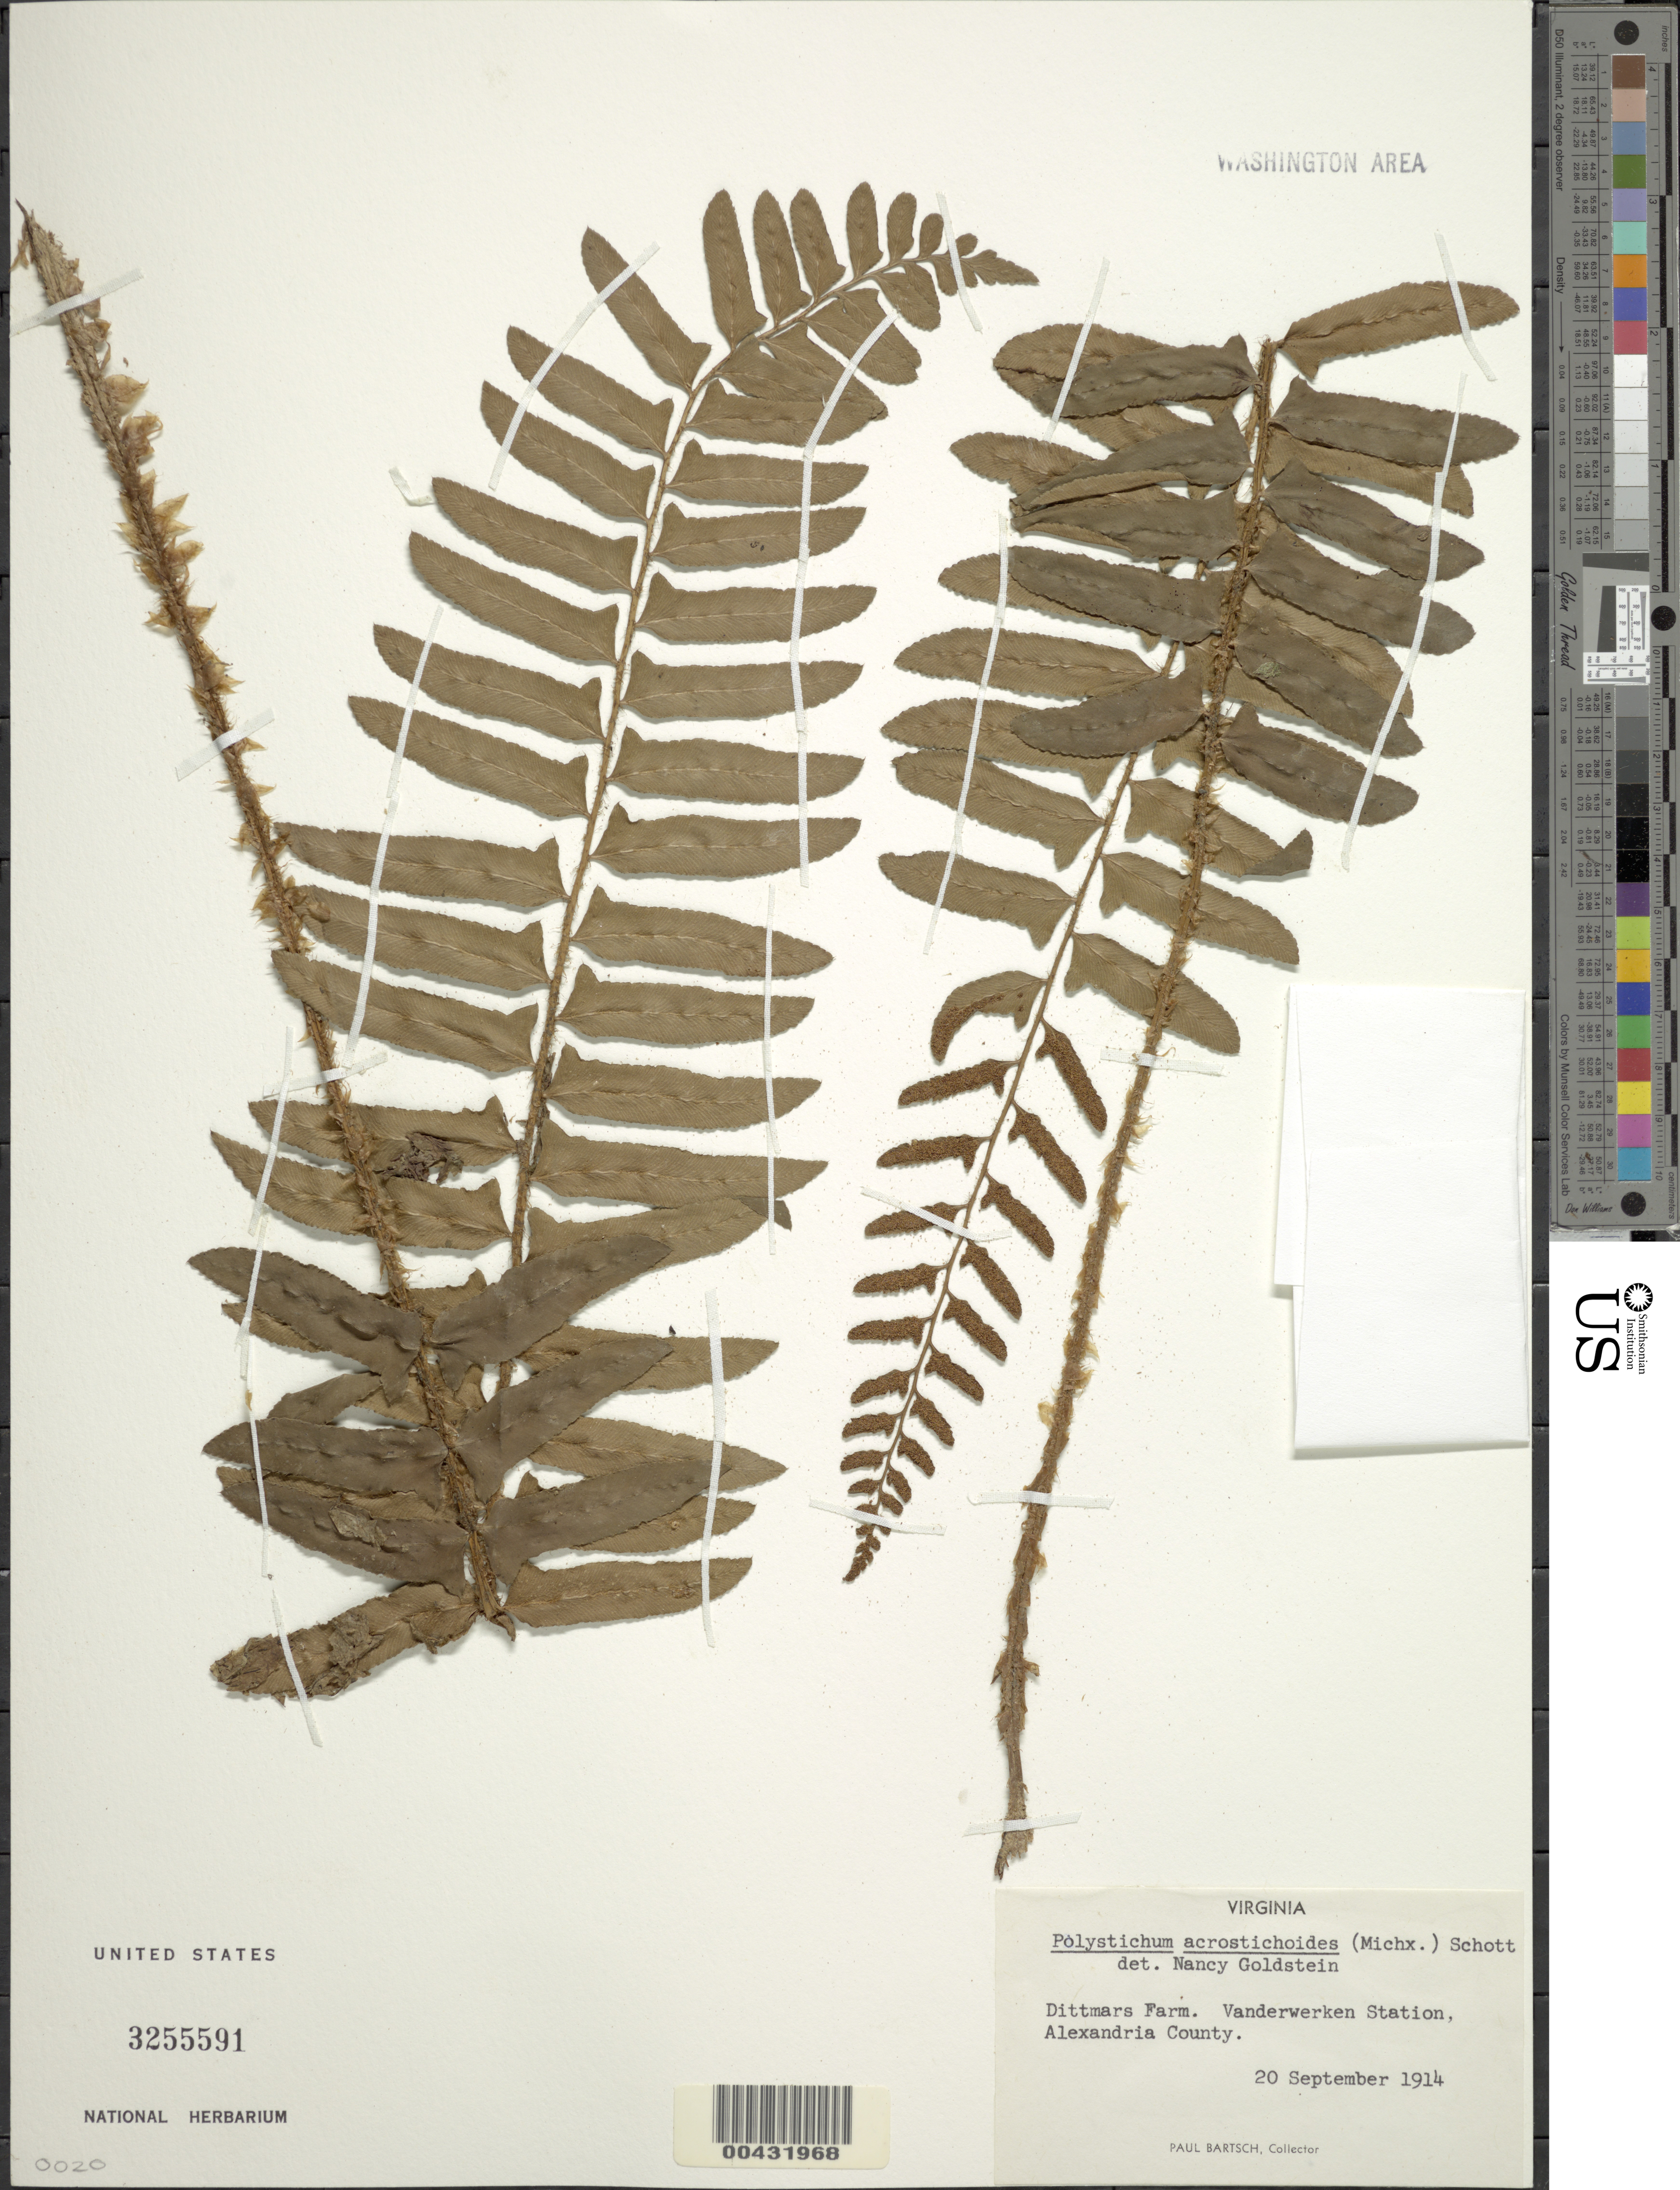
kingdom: Plantae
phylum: Tracheophyta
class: Polypodiopsida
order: Polypodiales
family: Dryopteridaceae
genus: Polystichum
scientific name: Polystichum acrostichoides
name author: (Michx.) Schott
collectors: P. Bartsch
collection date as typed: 20 Sep 1914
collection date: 1914-09-20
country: United States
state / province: Virginia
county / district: Arlington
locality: Dittmar's Farm, Vanderwerken Station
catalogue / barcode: US 3255591